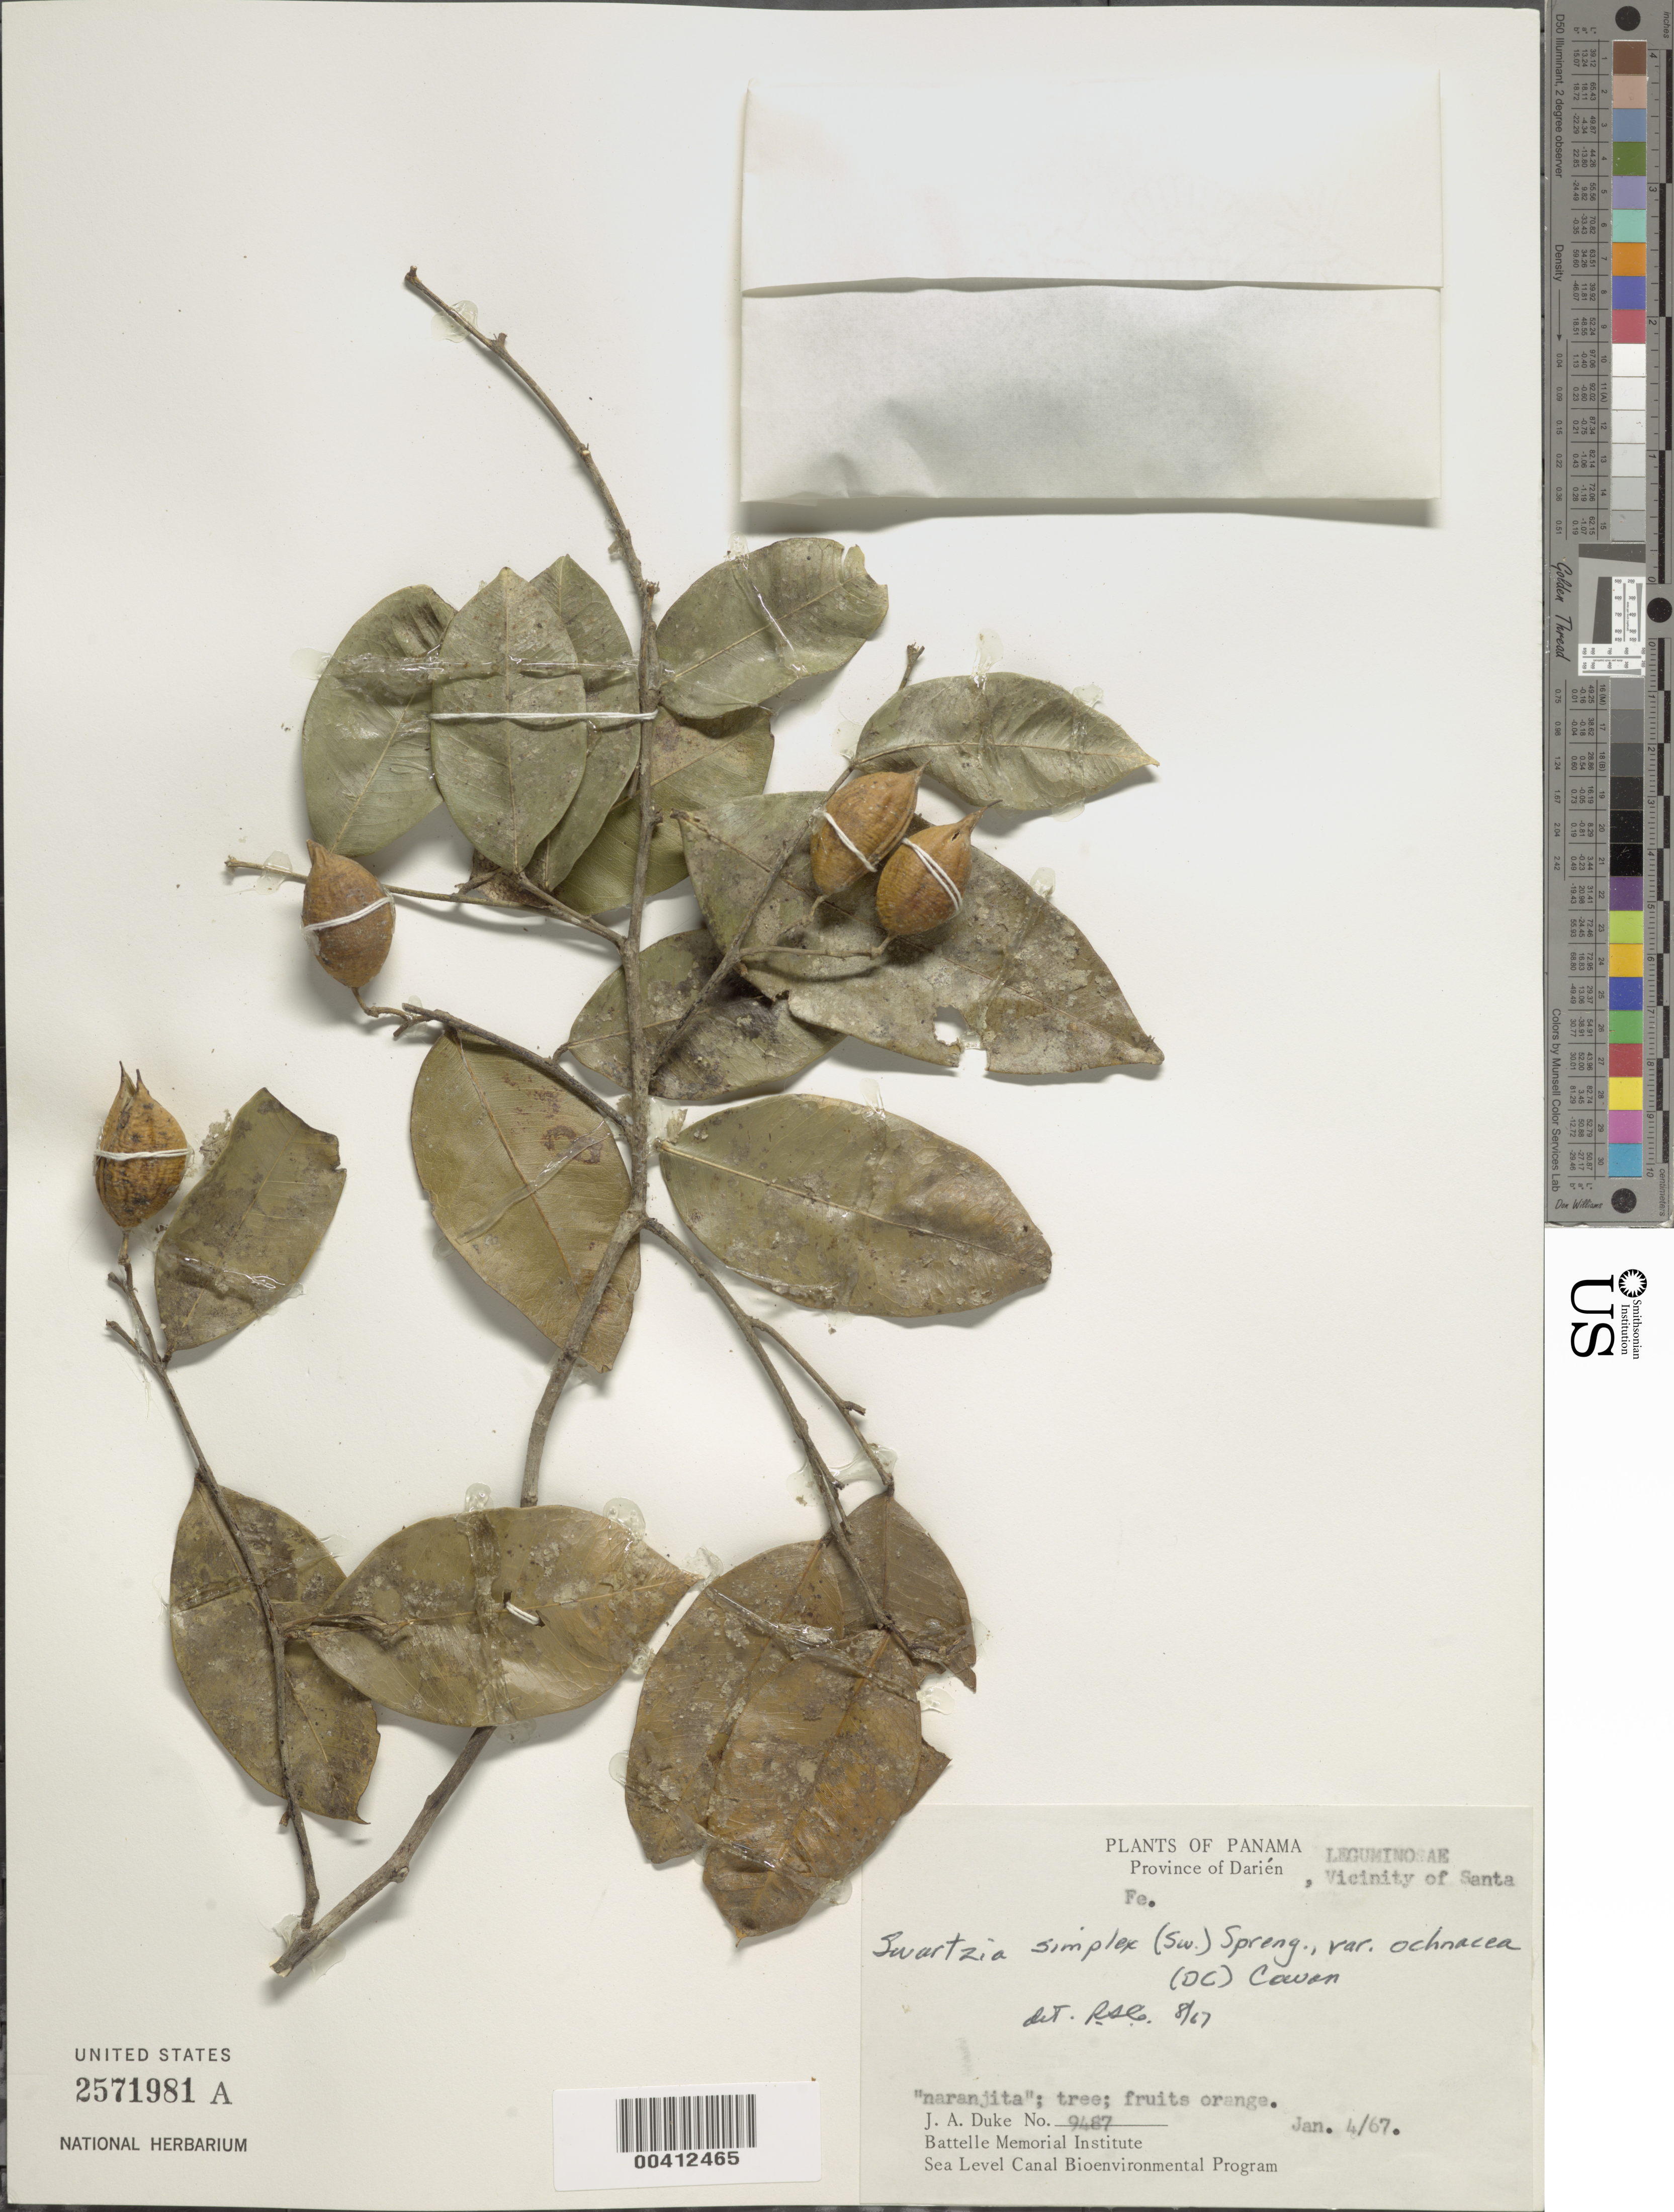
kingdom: Plantae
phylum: Tracheophyta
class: Magnoliopsida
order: Fabales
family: Fabaceae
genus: Swartzia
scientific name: Swartzia simplex var. ochnacea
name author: (DC.) R.S. Cowan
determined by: Cowan, R. S.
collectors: J. A. Duke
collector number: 9487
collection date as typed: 04 Jan 1967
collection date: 1967-01-04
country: Panama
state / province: Darién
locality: Vicinity of Santa Fe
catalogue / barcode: US 2571981A